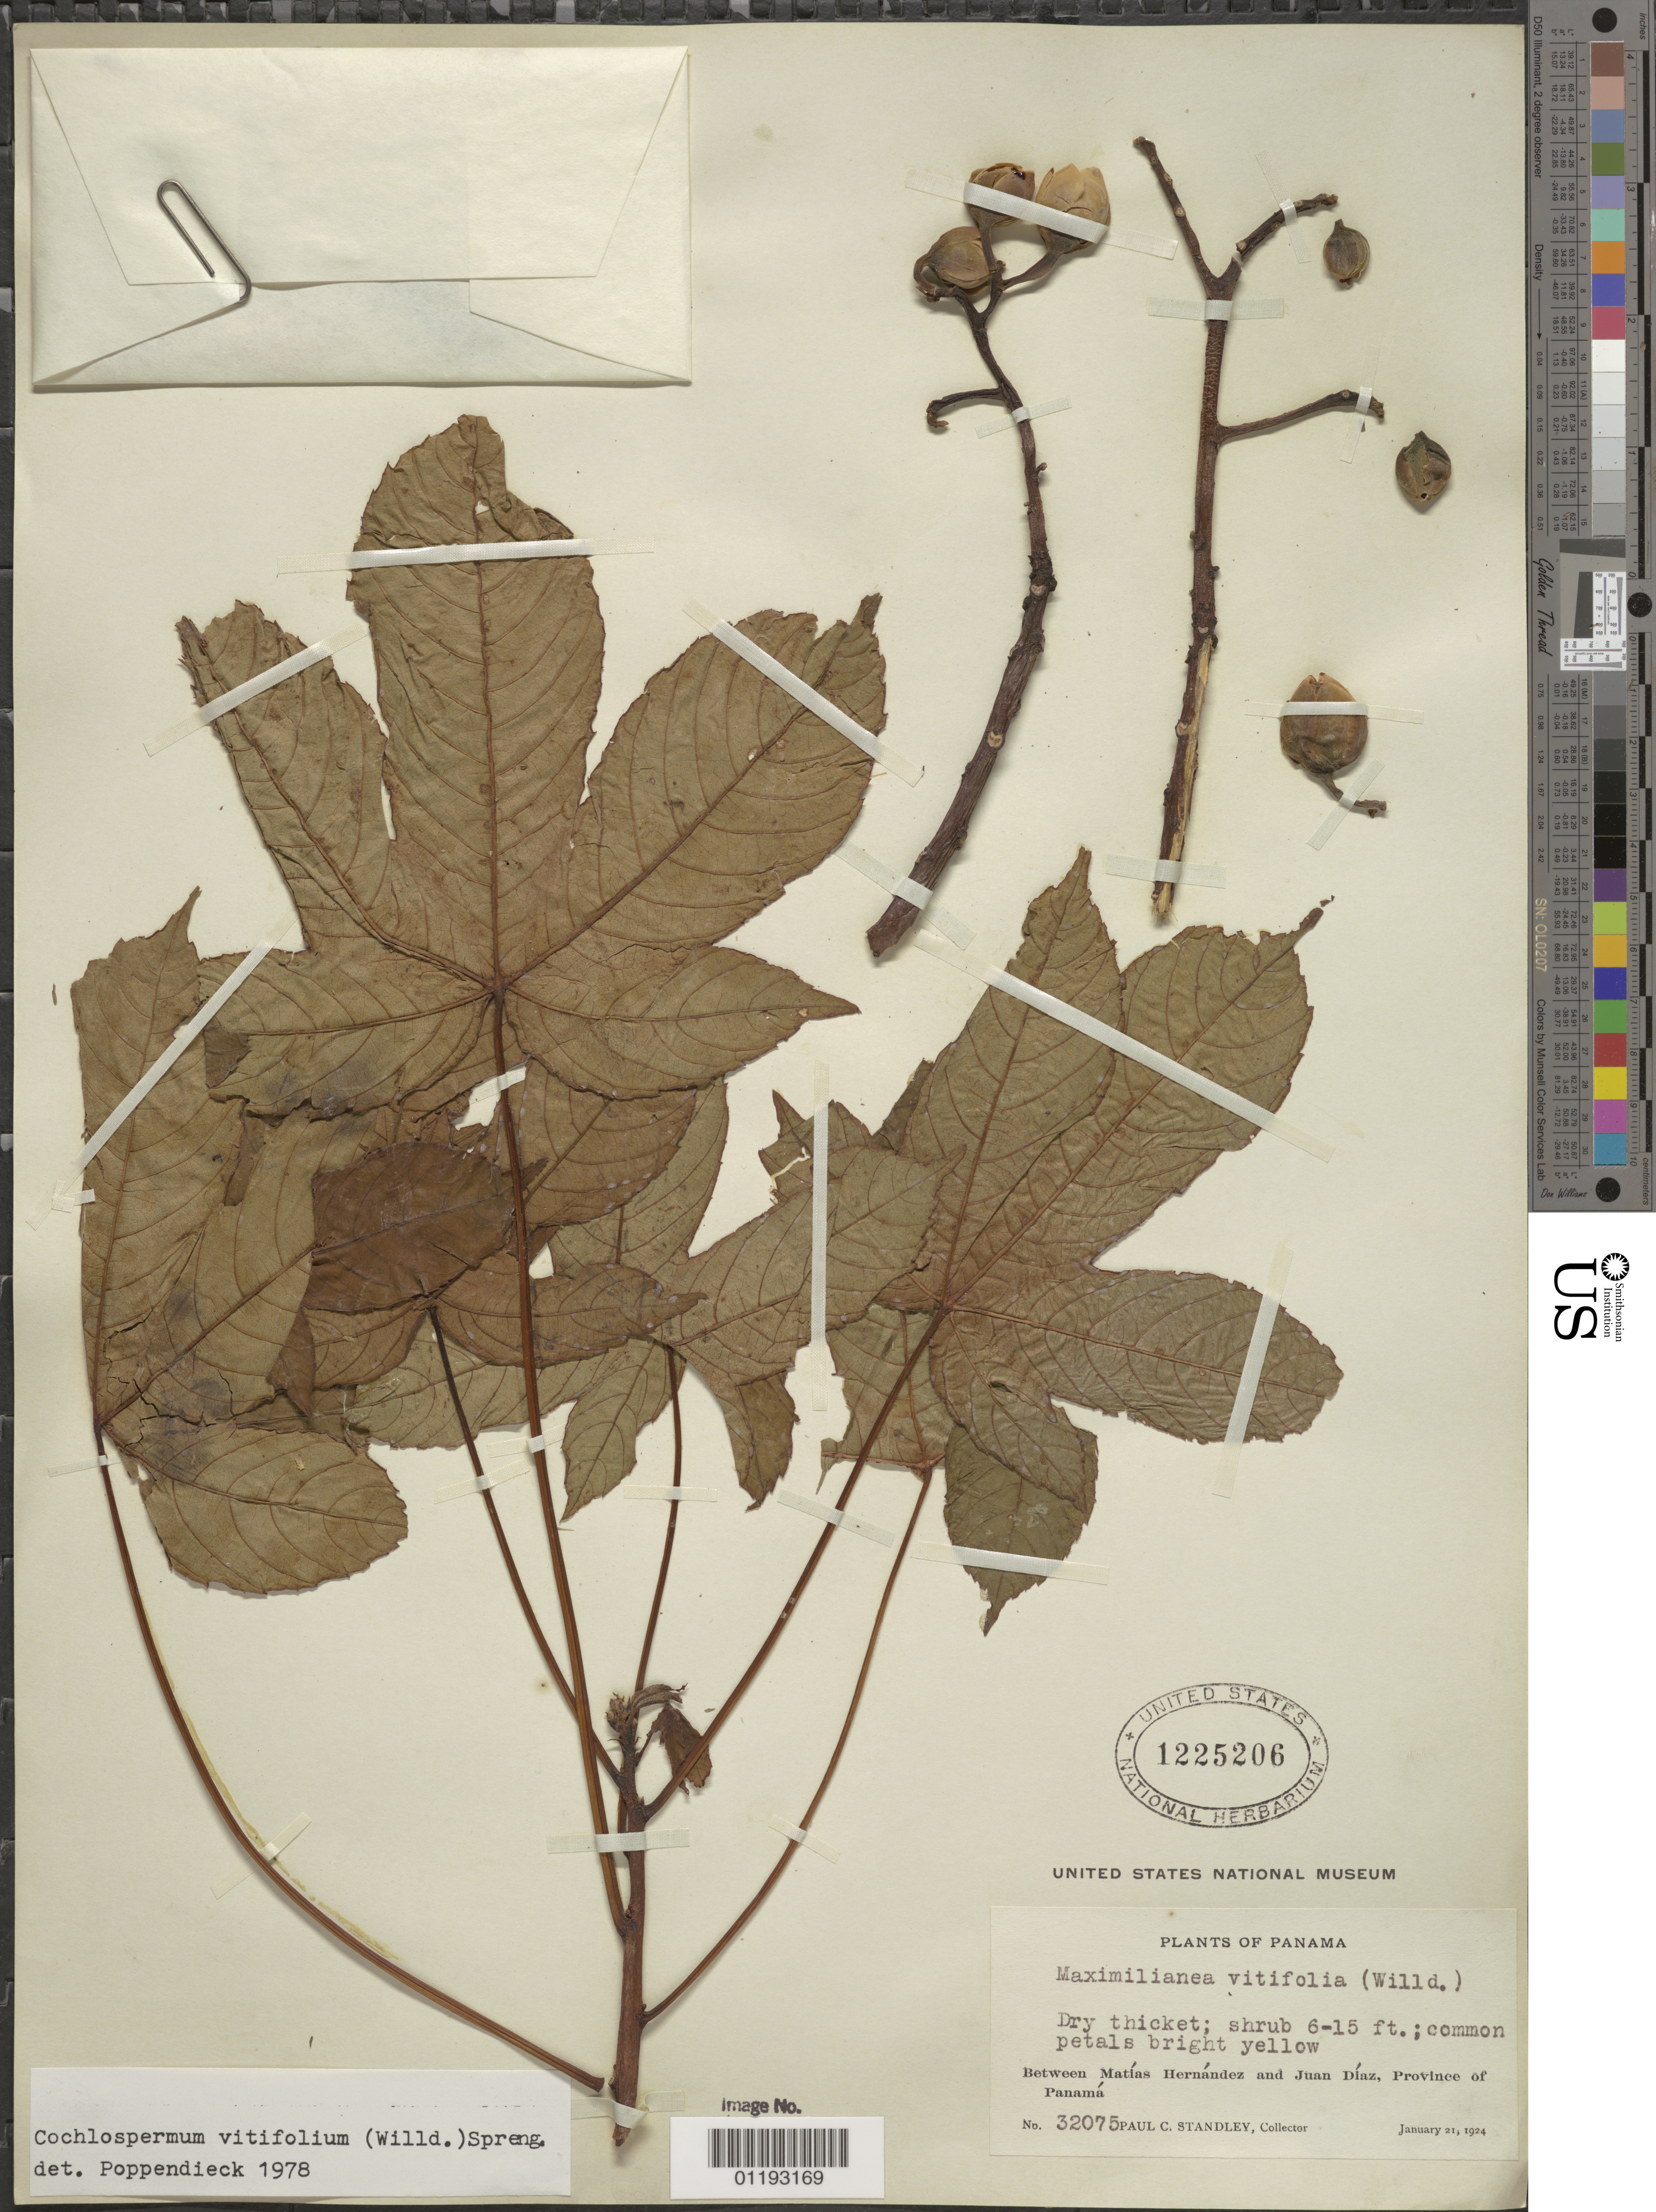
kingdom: Plantae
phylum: Tracheophyta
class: Magnoliopsida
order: Malvales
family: Cochlospermaceae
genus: Cochlospermum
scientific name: Cochlospermum vitifolium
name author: (Willd.) Spreng.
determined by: Poppendieck, H.-H., (HBG), Institut fur Allgemeine Botanik und Botanischer Garten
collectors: P. C. Standley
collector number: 32075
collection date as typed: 21 Jan 1924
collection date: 1924-01-21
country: Panama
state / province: Panamá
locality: Between Matias Hernandez and Juan Diaz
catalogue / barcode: US 1225206